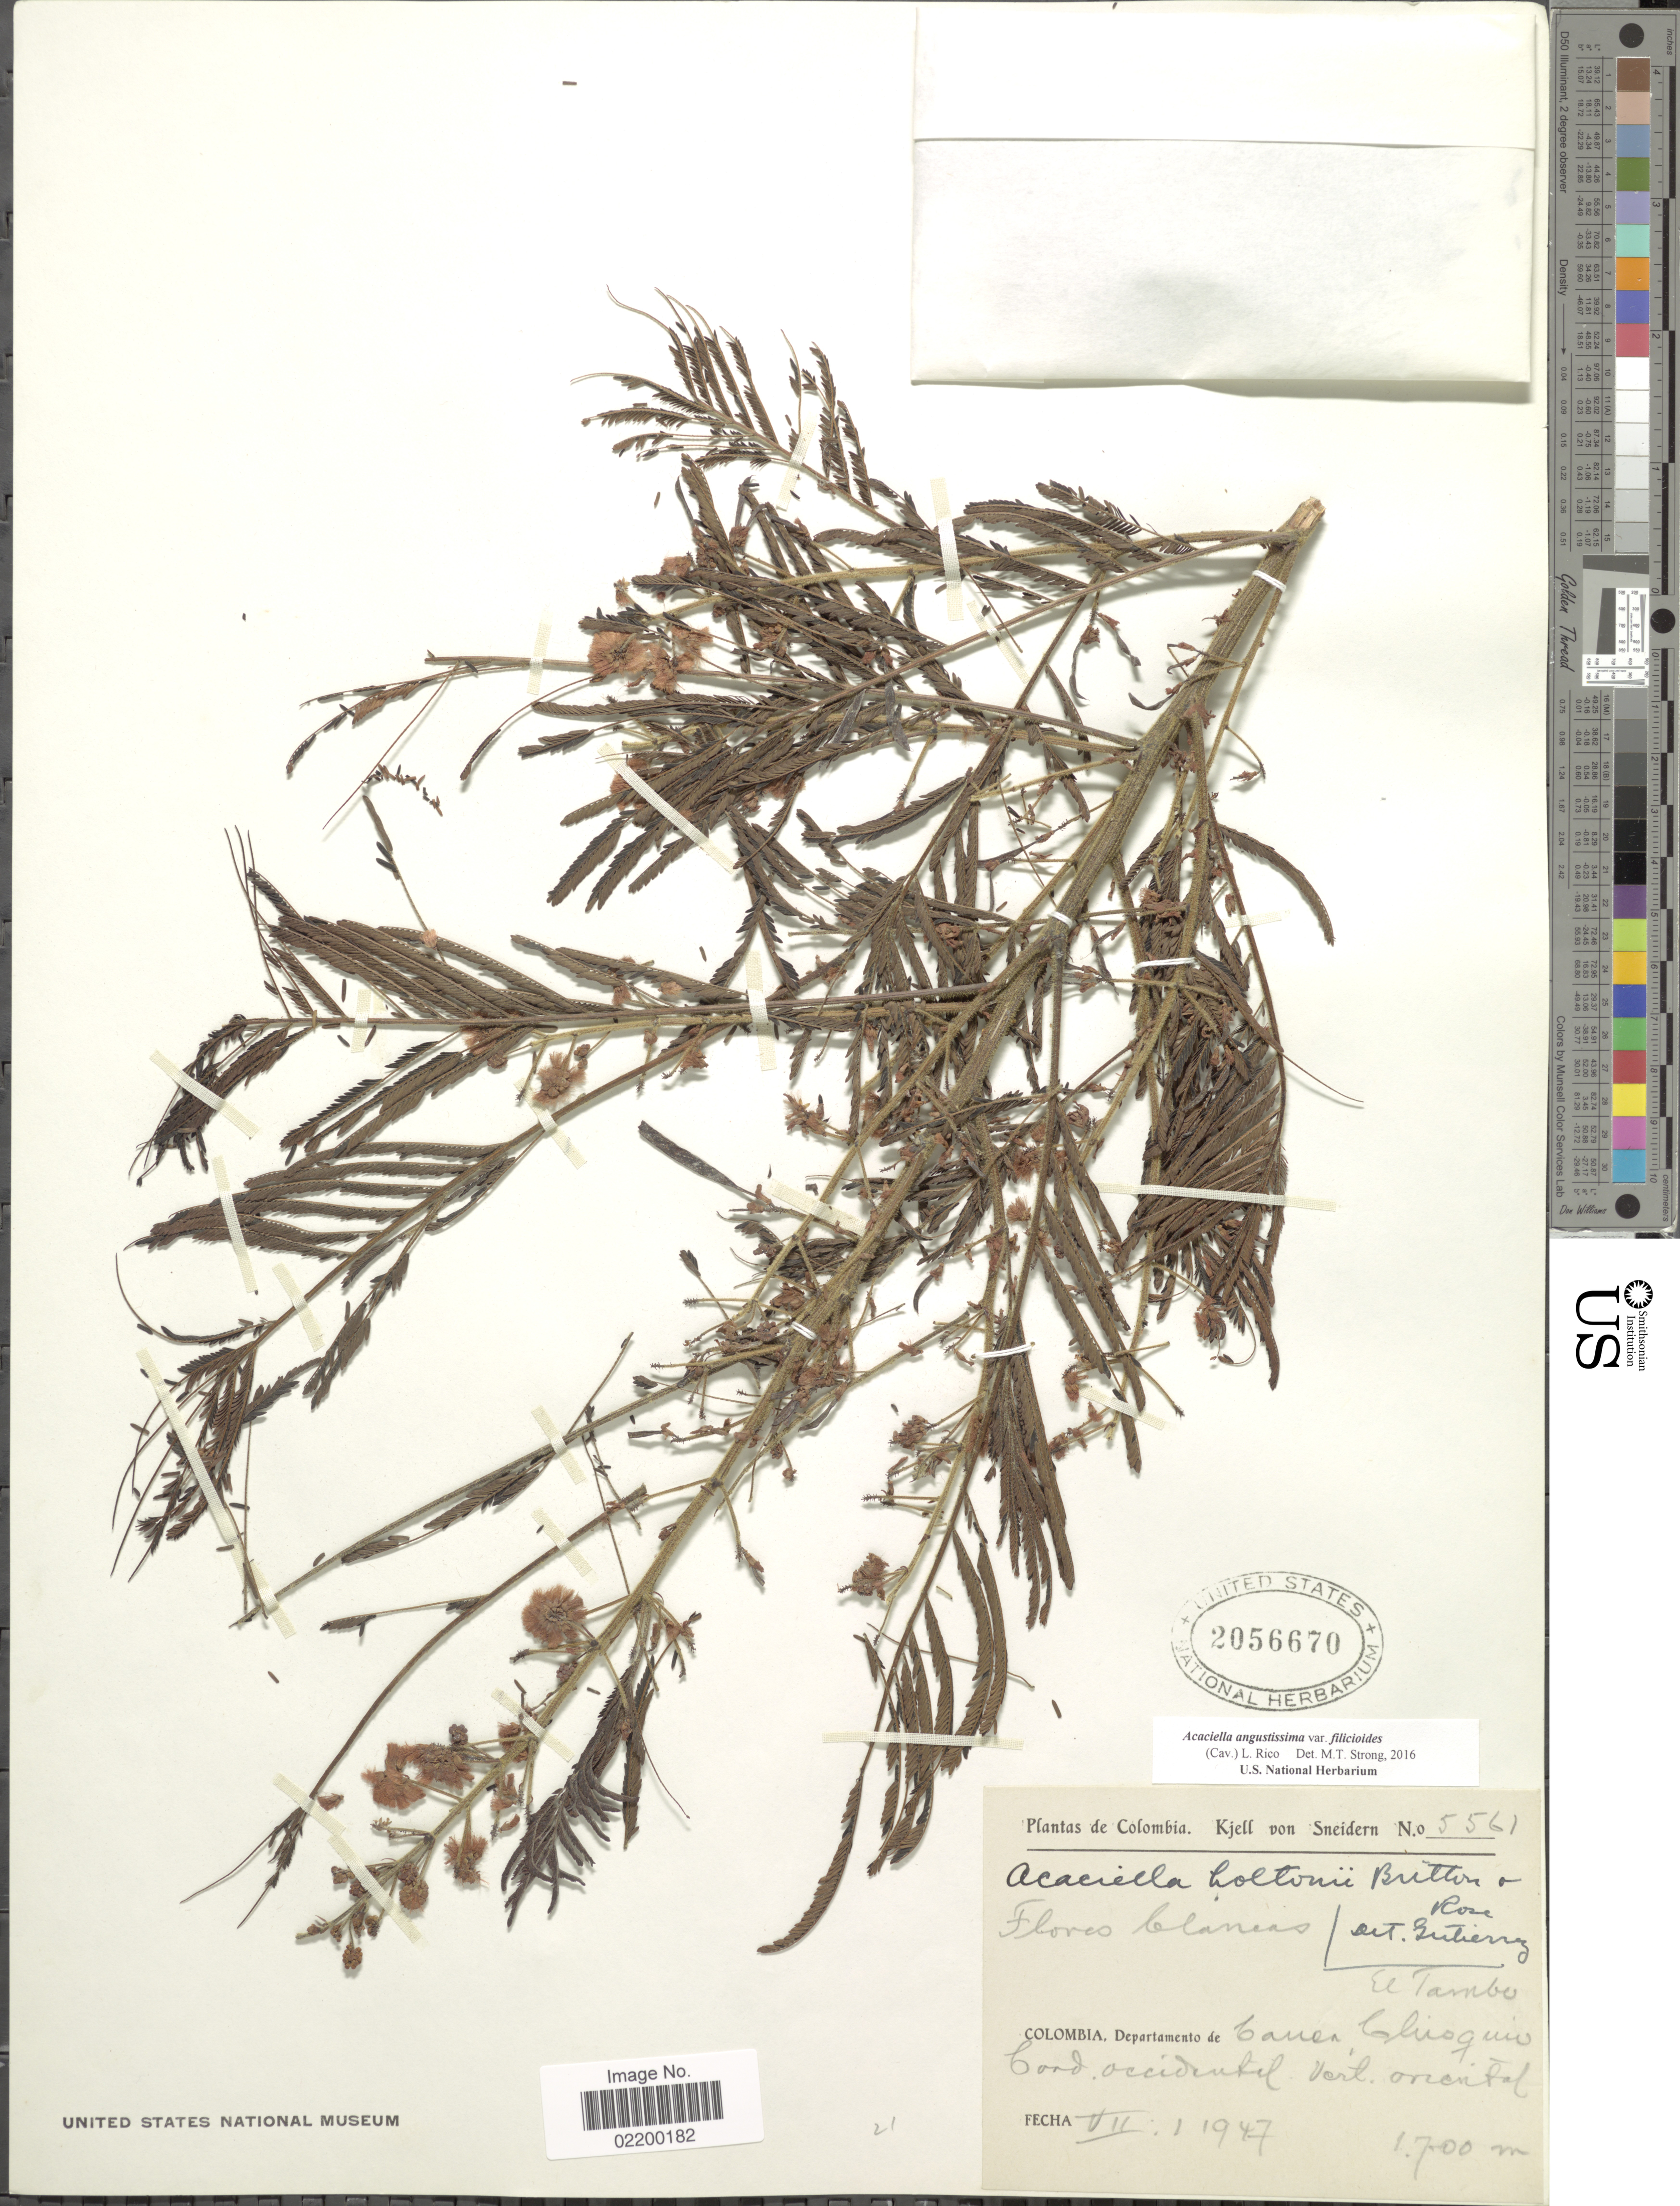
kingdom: Plantae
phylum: Tracheophyta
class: Magnoliopsida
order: Fabales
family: Fabaceae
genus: Acaciella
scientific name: Acaciella angustissima var. filicioides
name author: (Cav.) L. Rico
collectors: K. von Sneidern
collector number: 5561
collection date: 1947-07-01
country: Colombia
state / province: Cauca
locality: Chisquio Cord. occidental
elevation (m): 1700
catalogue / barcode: US 2056670